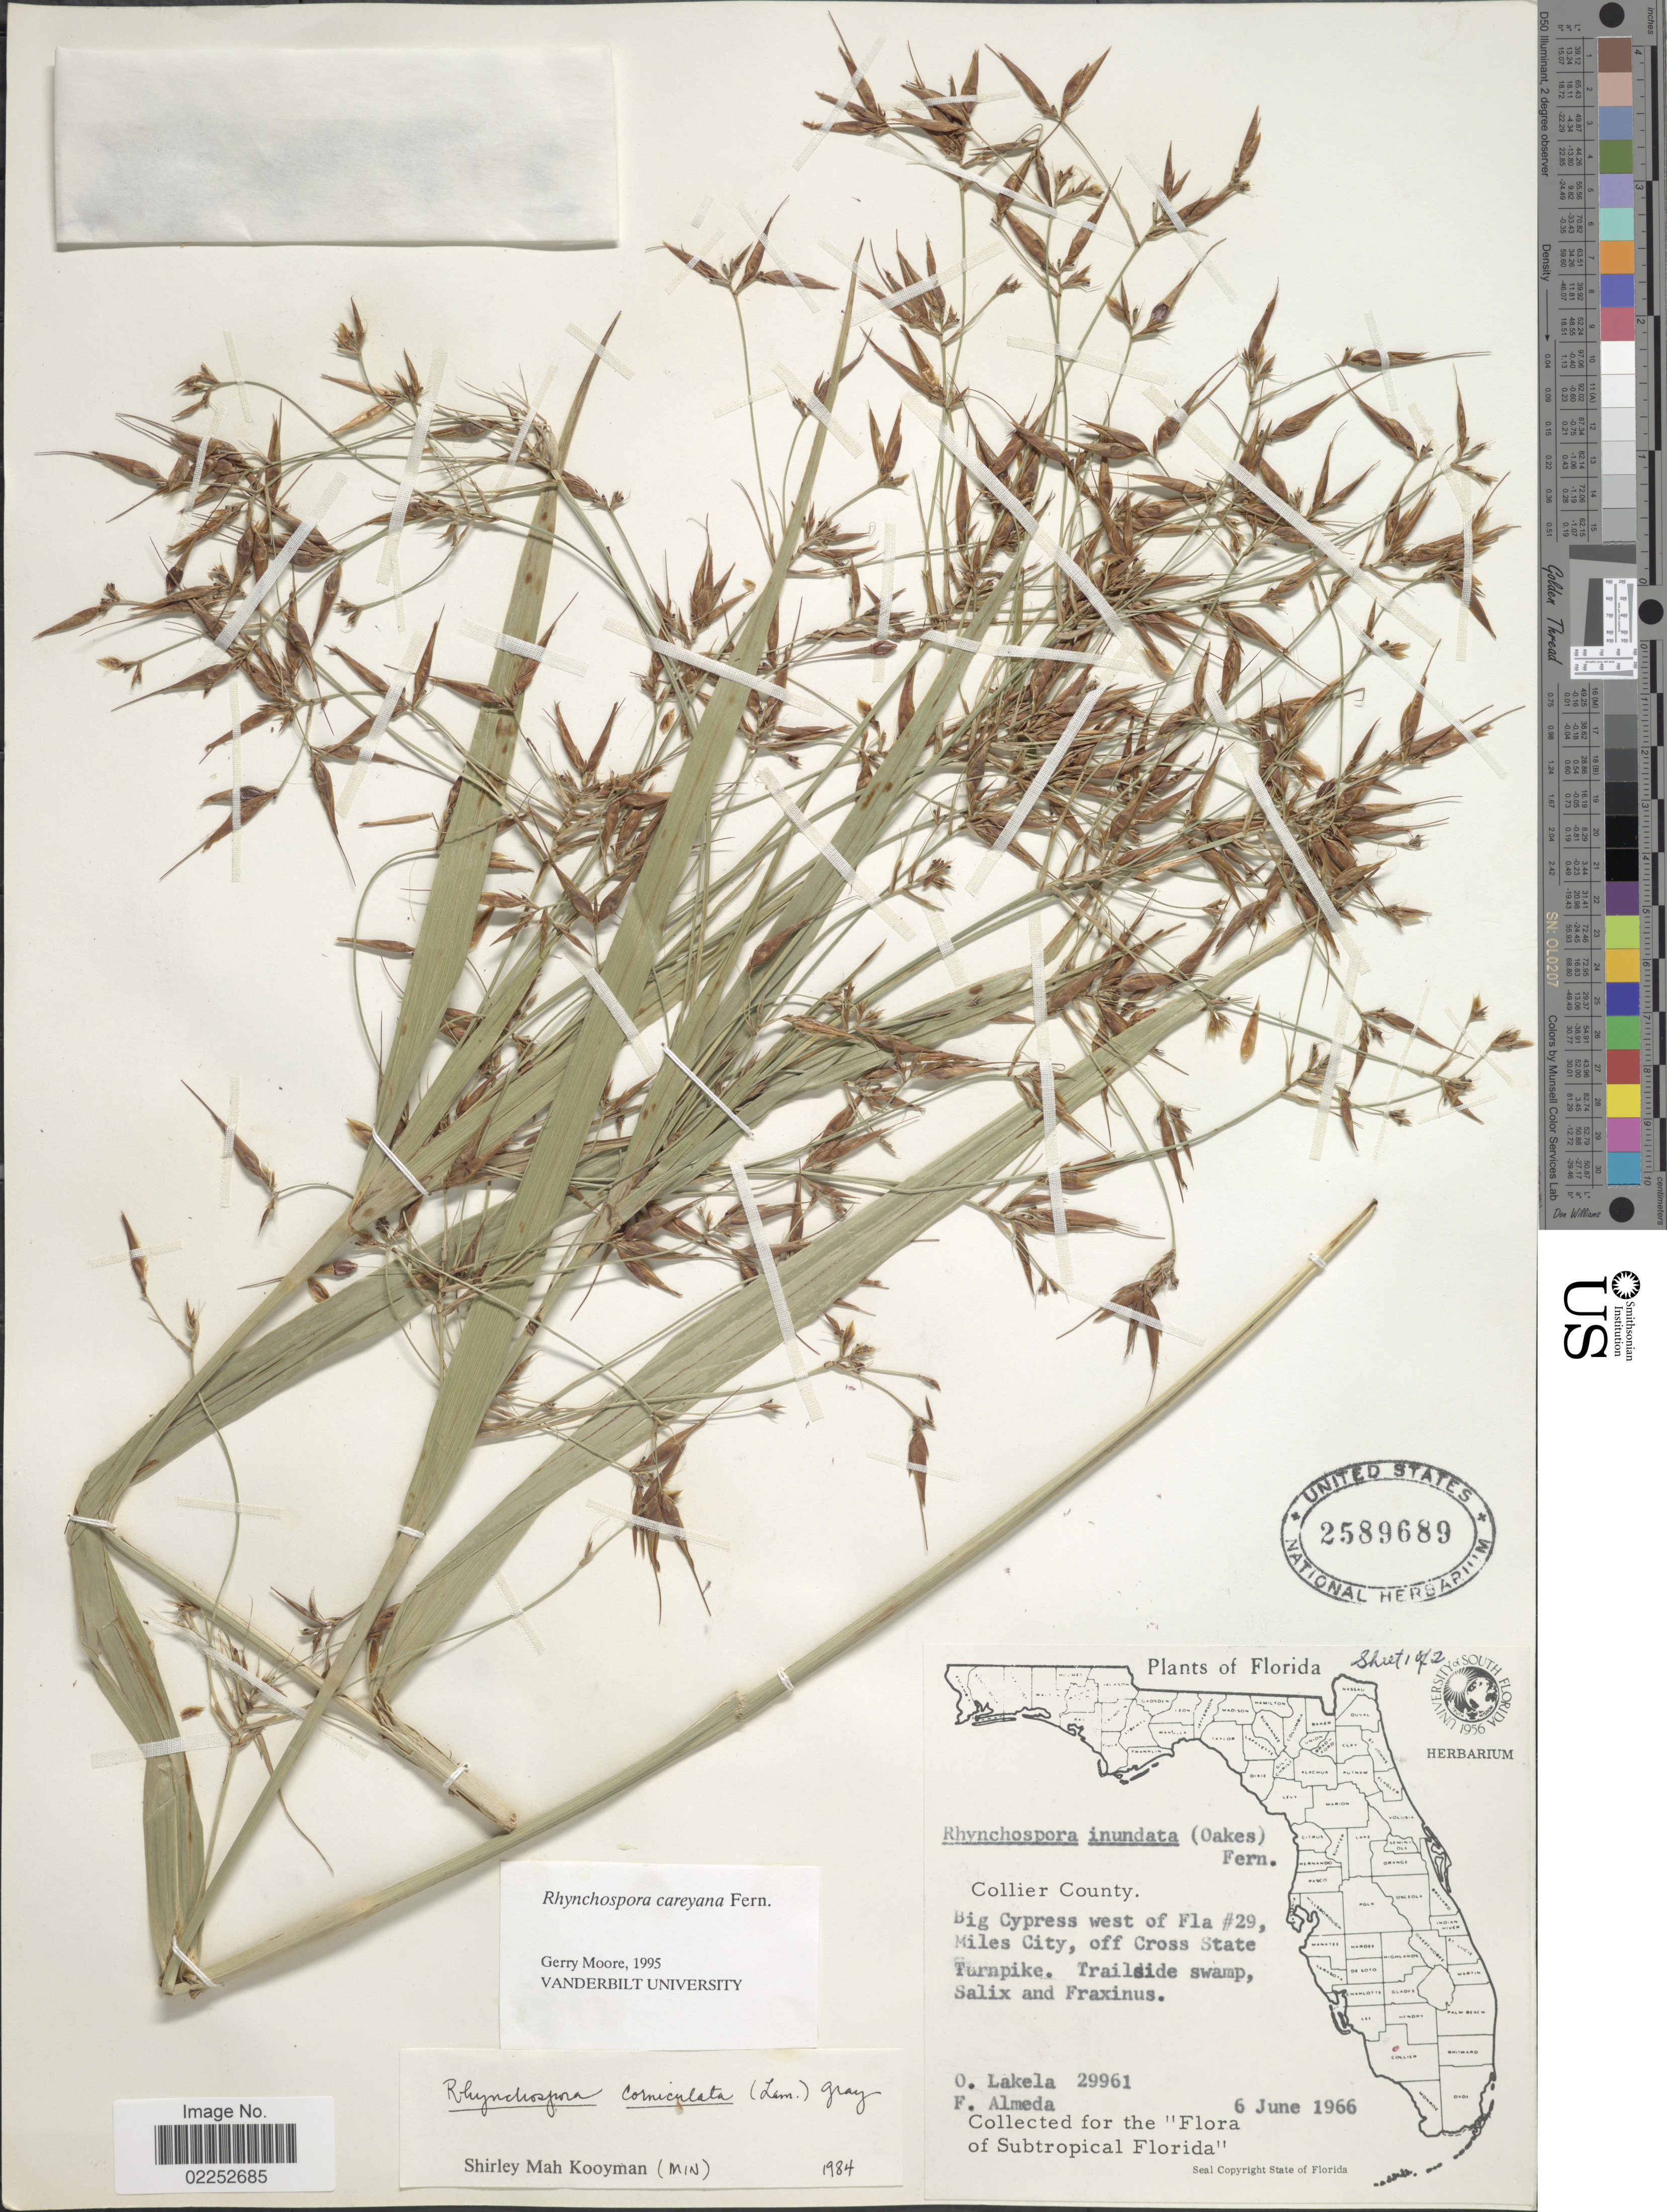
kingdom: Plantae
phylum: Tracheophyta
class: Liliopsida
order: Poales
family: Cyperaceae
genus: Rhynchospora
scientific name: Rhynchospora careyana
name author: Fernald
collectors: O. Lakela & F. Almeda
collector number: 29961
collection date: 1966-06-06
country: United States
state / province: Florida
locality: Collier County, Big Cypress west of Fla # 29, Miles City, off Cross State Turnpike. Trailside swamp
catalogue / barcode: US 2589689